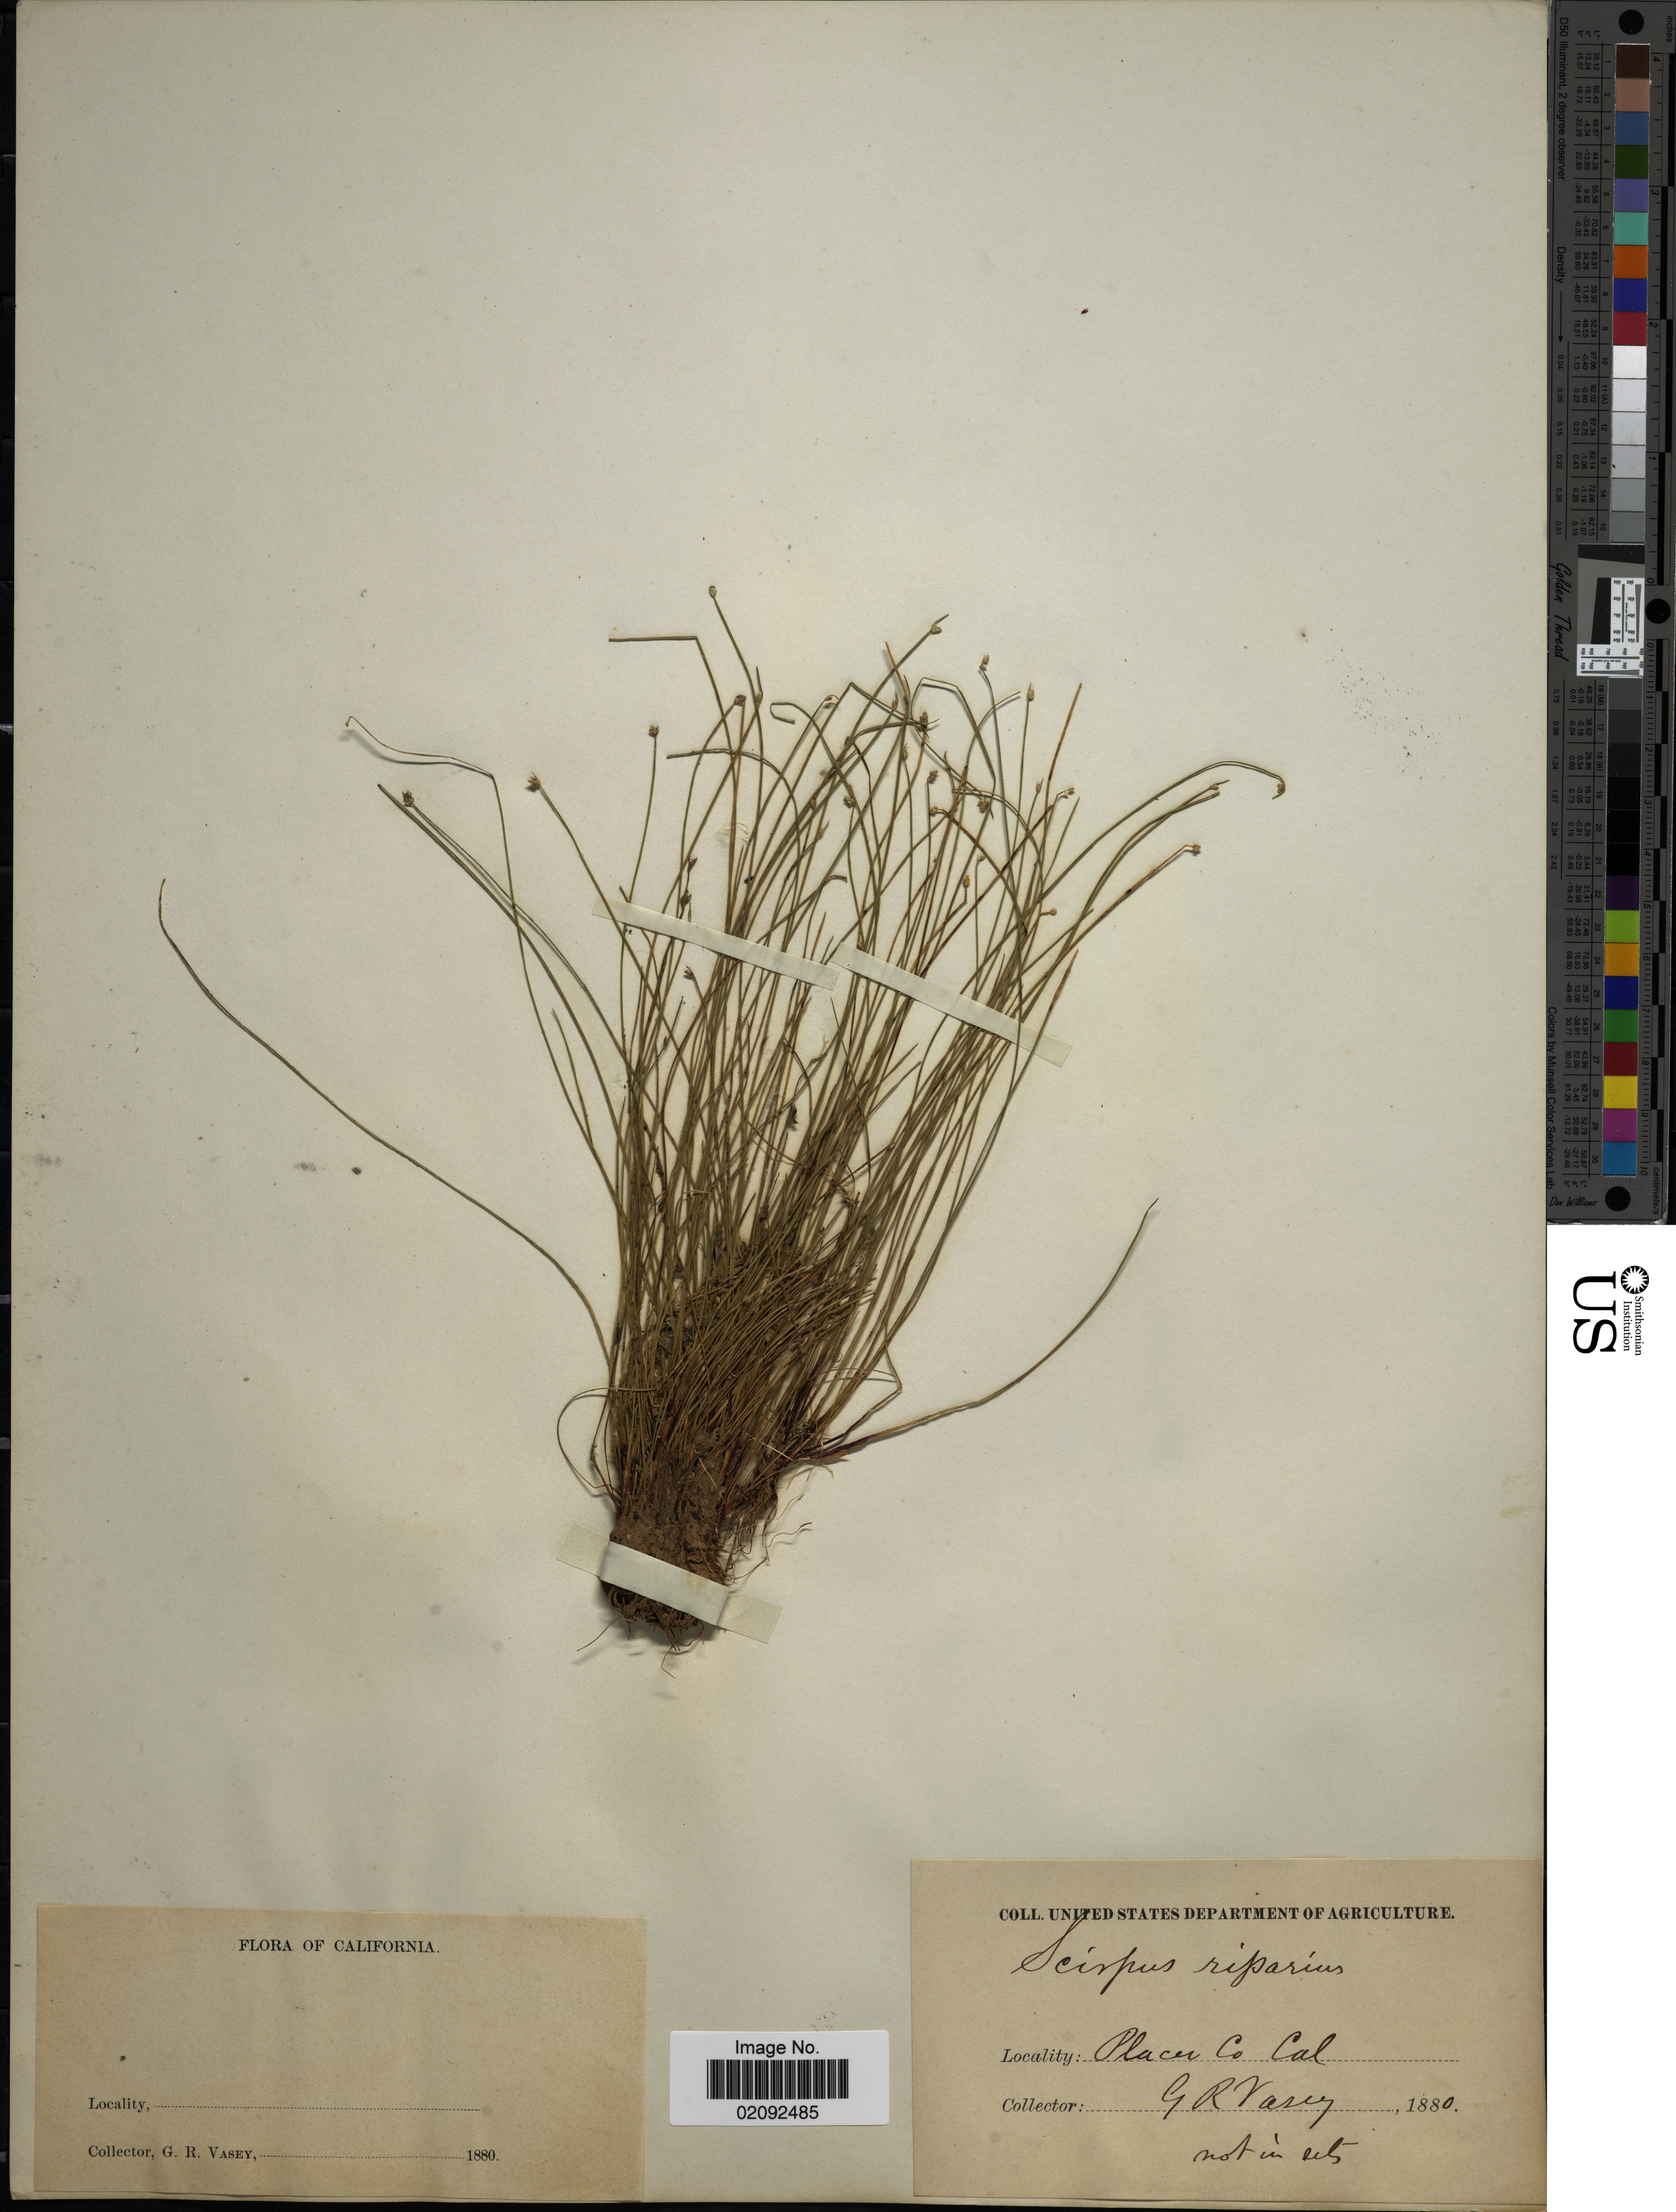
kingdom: Plantae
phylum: Tracheophyta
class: Liliopsida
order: Poales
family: Cyperaceae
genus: Isolepis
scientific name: Isolepis cernua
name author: (Vahl) Roem. & Schult.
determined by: Strong, Mark T., (BOT), Smithsonian Institution - National Museum of Natural History (UNITED STATES)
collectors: G. R. Vasey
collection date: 1880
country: United States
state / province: California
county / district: Placer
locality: Placer Co.